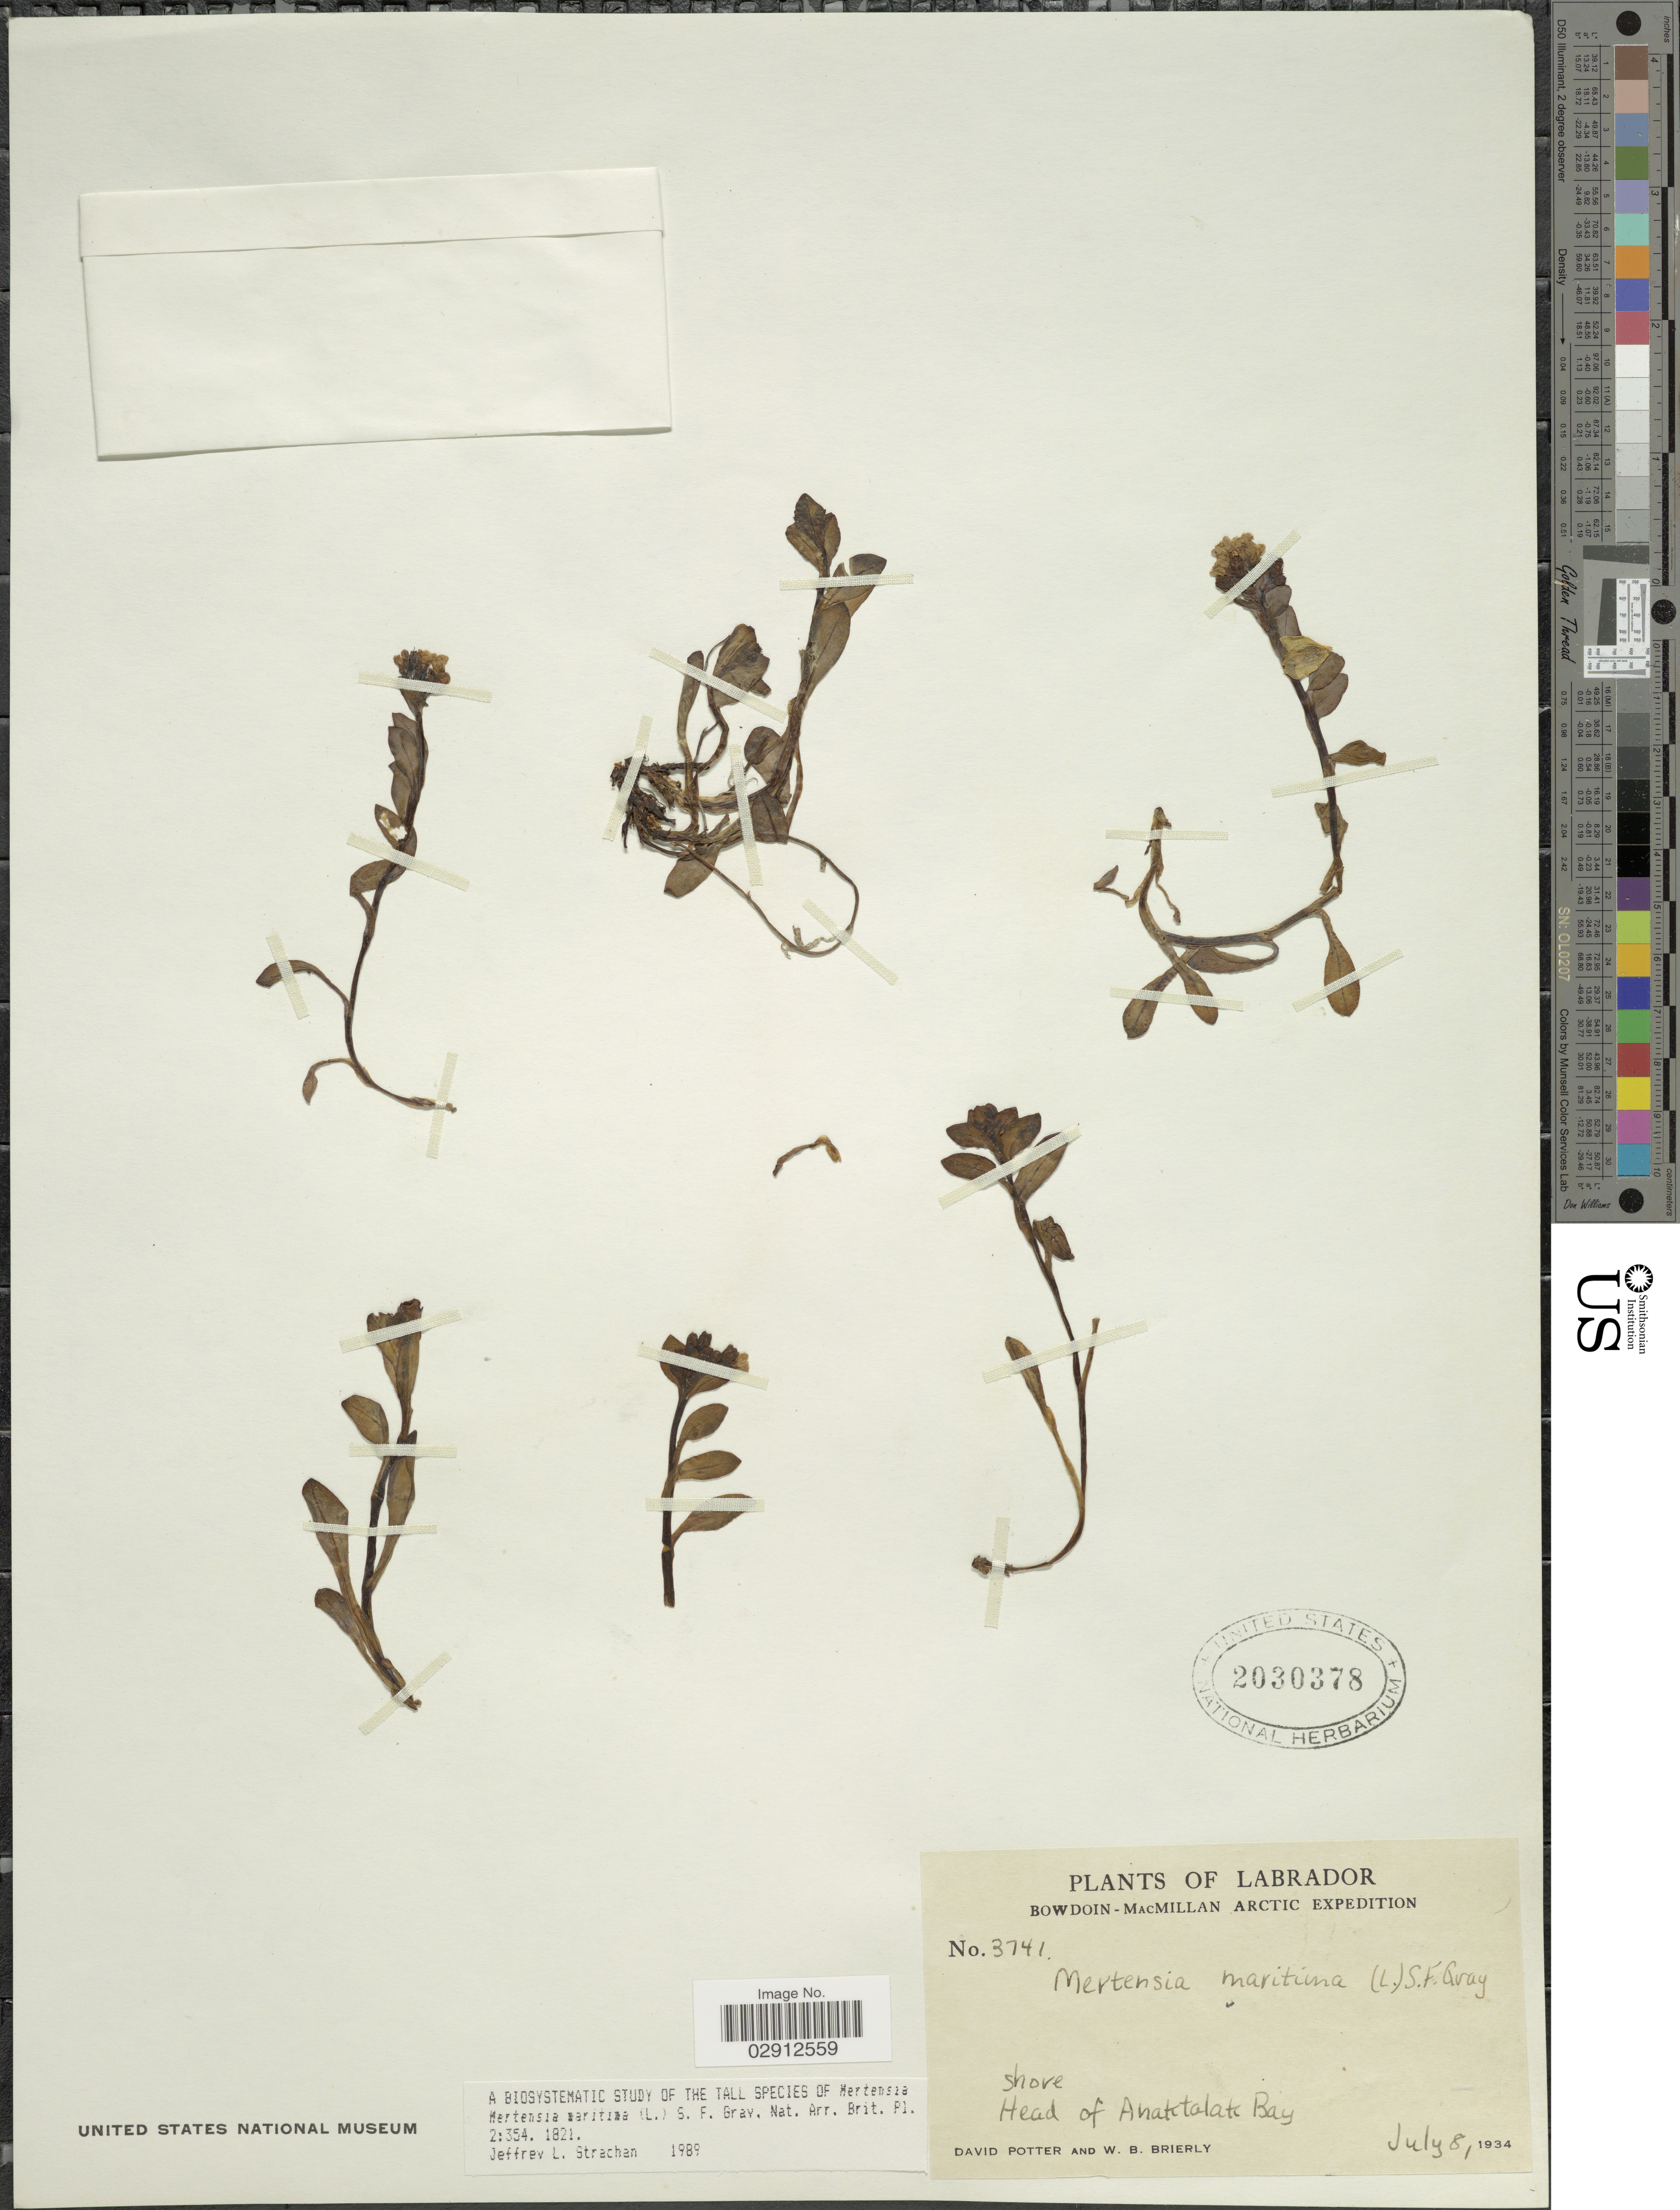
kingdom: Plantae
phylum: Tracheophyta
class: Magnoliopsida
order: Boraginales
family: Boraginaceae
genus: Mertensia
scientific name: Mertensia maritima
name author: (L.) S.F. Gray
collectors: D. Potter & W. Brierly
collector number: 3741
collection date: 1934-07-08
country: Canada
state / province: Newfoundland and Labrador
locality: Bowdoin-MacMillan Arctic, Head of Anaktalak Bay, Labrador.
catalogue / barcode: US 2030378